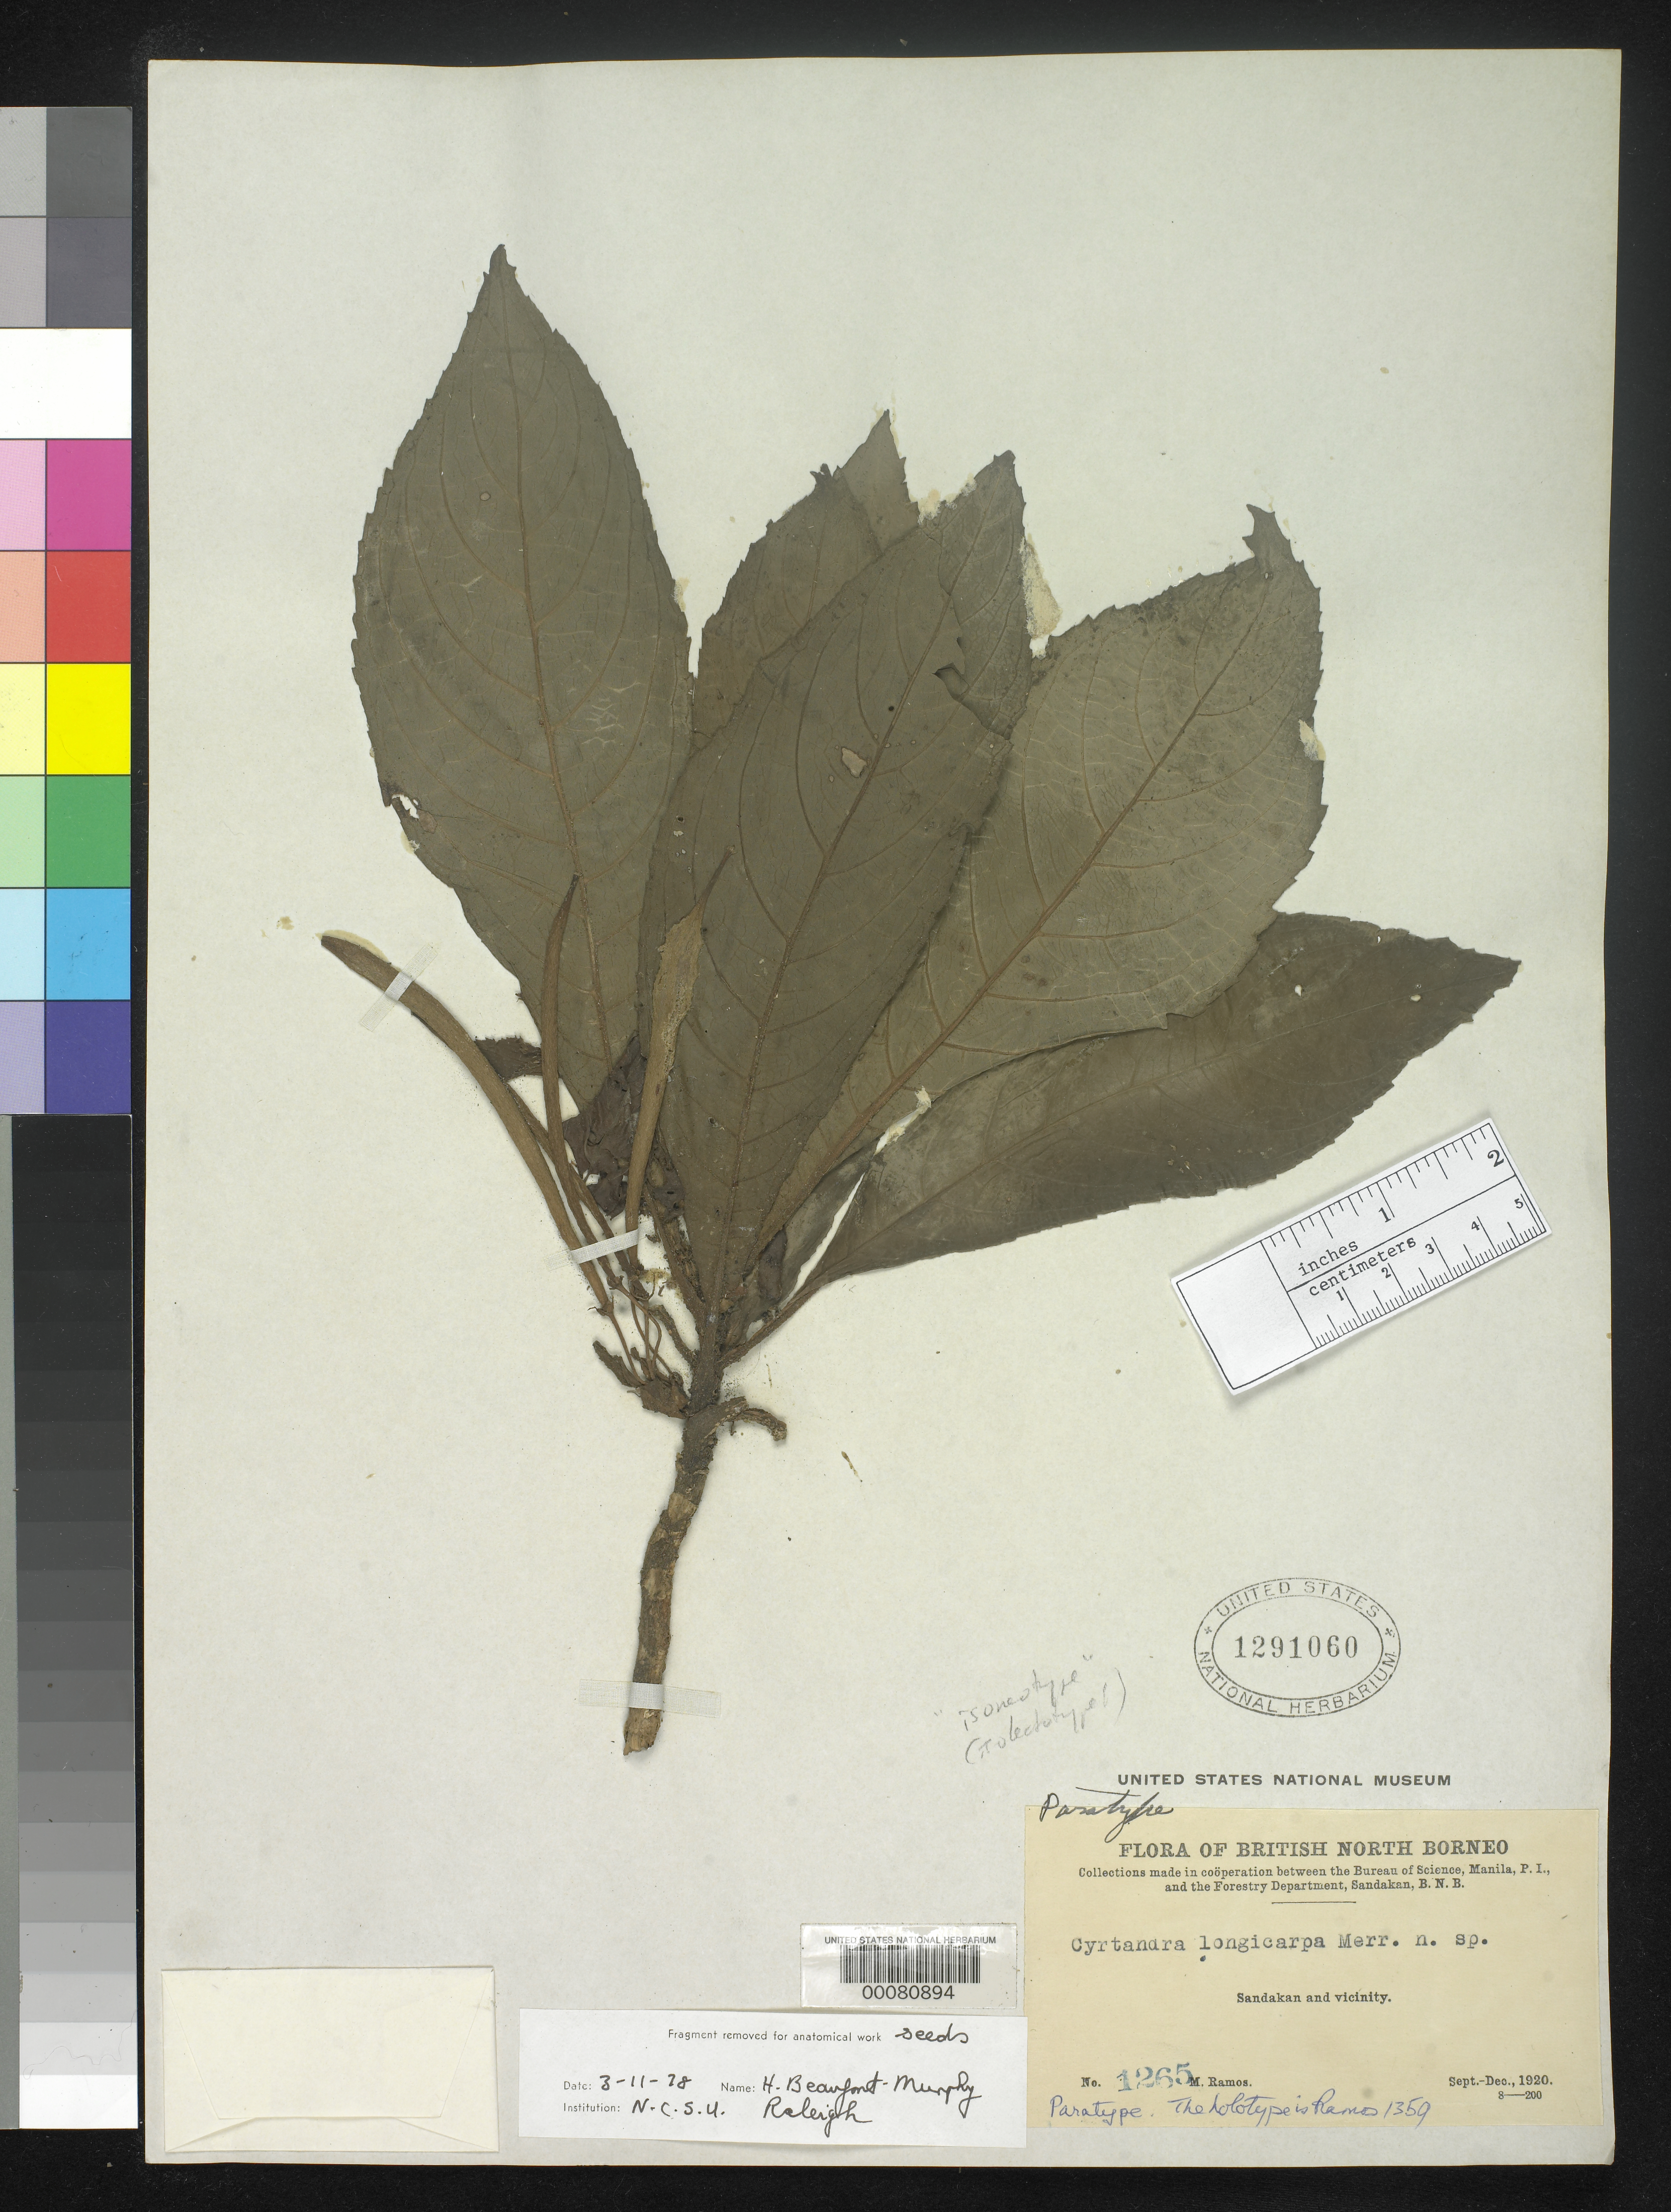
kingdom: Plantae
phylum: Tracheophyta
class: Magnoliopsida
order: Lamiales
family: Gesneriaceae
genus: Cyrtandra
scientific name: Cyrtandra longicarpa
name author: Merr.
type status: Isolectotype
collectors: M. Ramos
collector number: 1265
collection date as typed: Sep 1920 to -- Dec 1920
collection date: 1920-09/1920-12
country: Malaysia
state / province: Sabah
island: Borneo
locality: Sandakan and vicinity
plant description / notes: "Neotypification" by Hilliard & Burtt should be regarded as lectotypification; Ramos 1265 is a paratype, part of original material cited in protologue (ICBN Art. 9.2 & Note 2).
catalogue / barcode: US 1291060